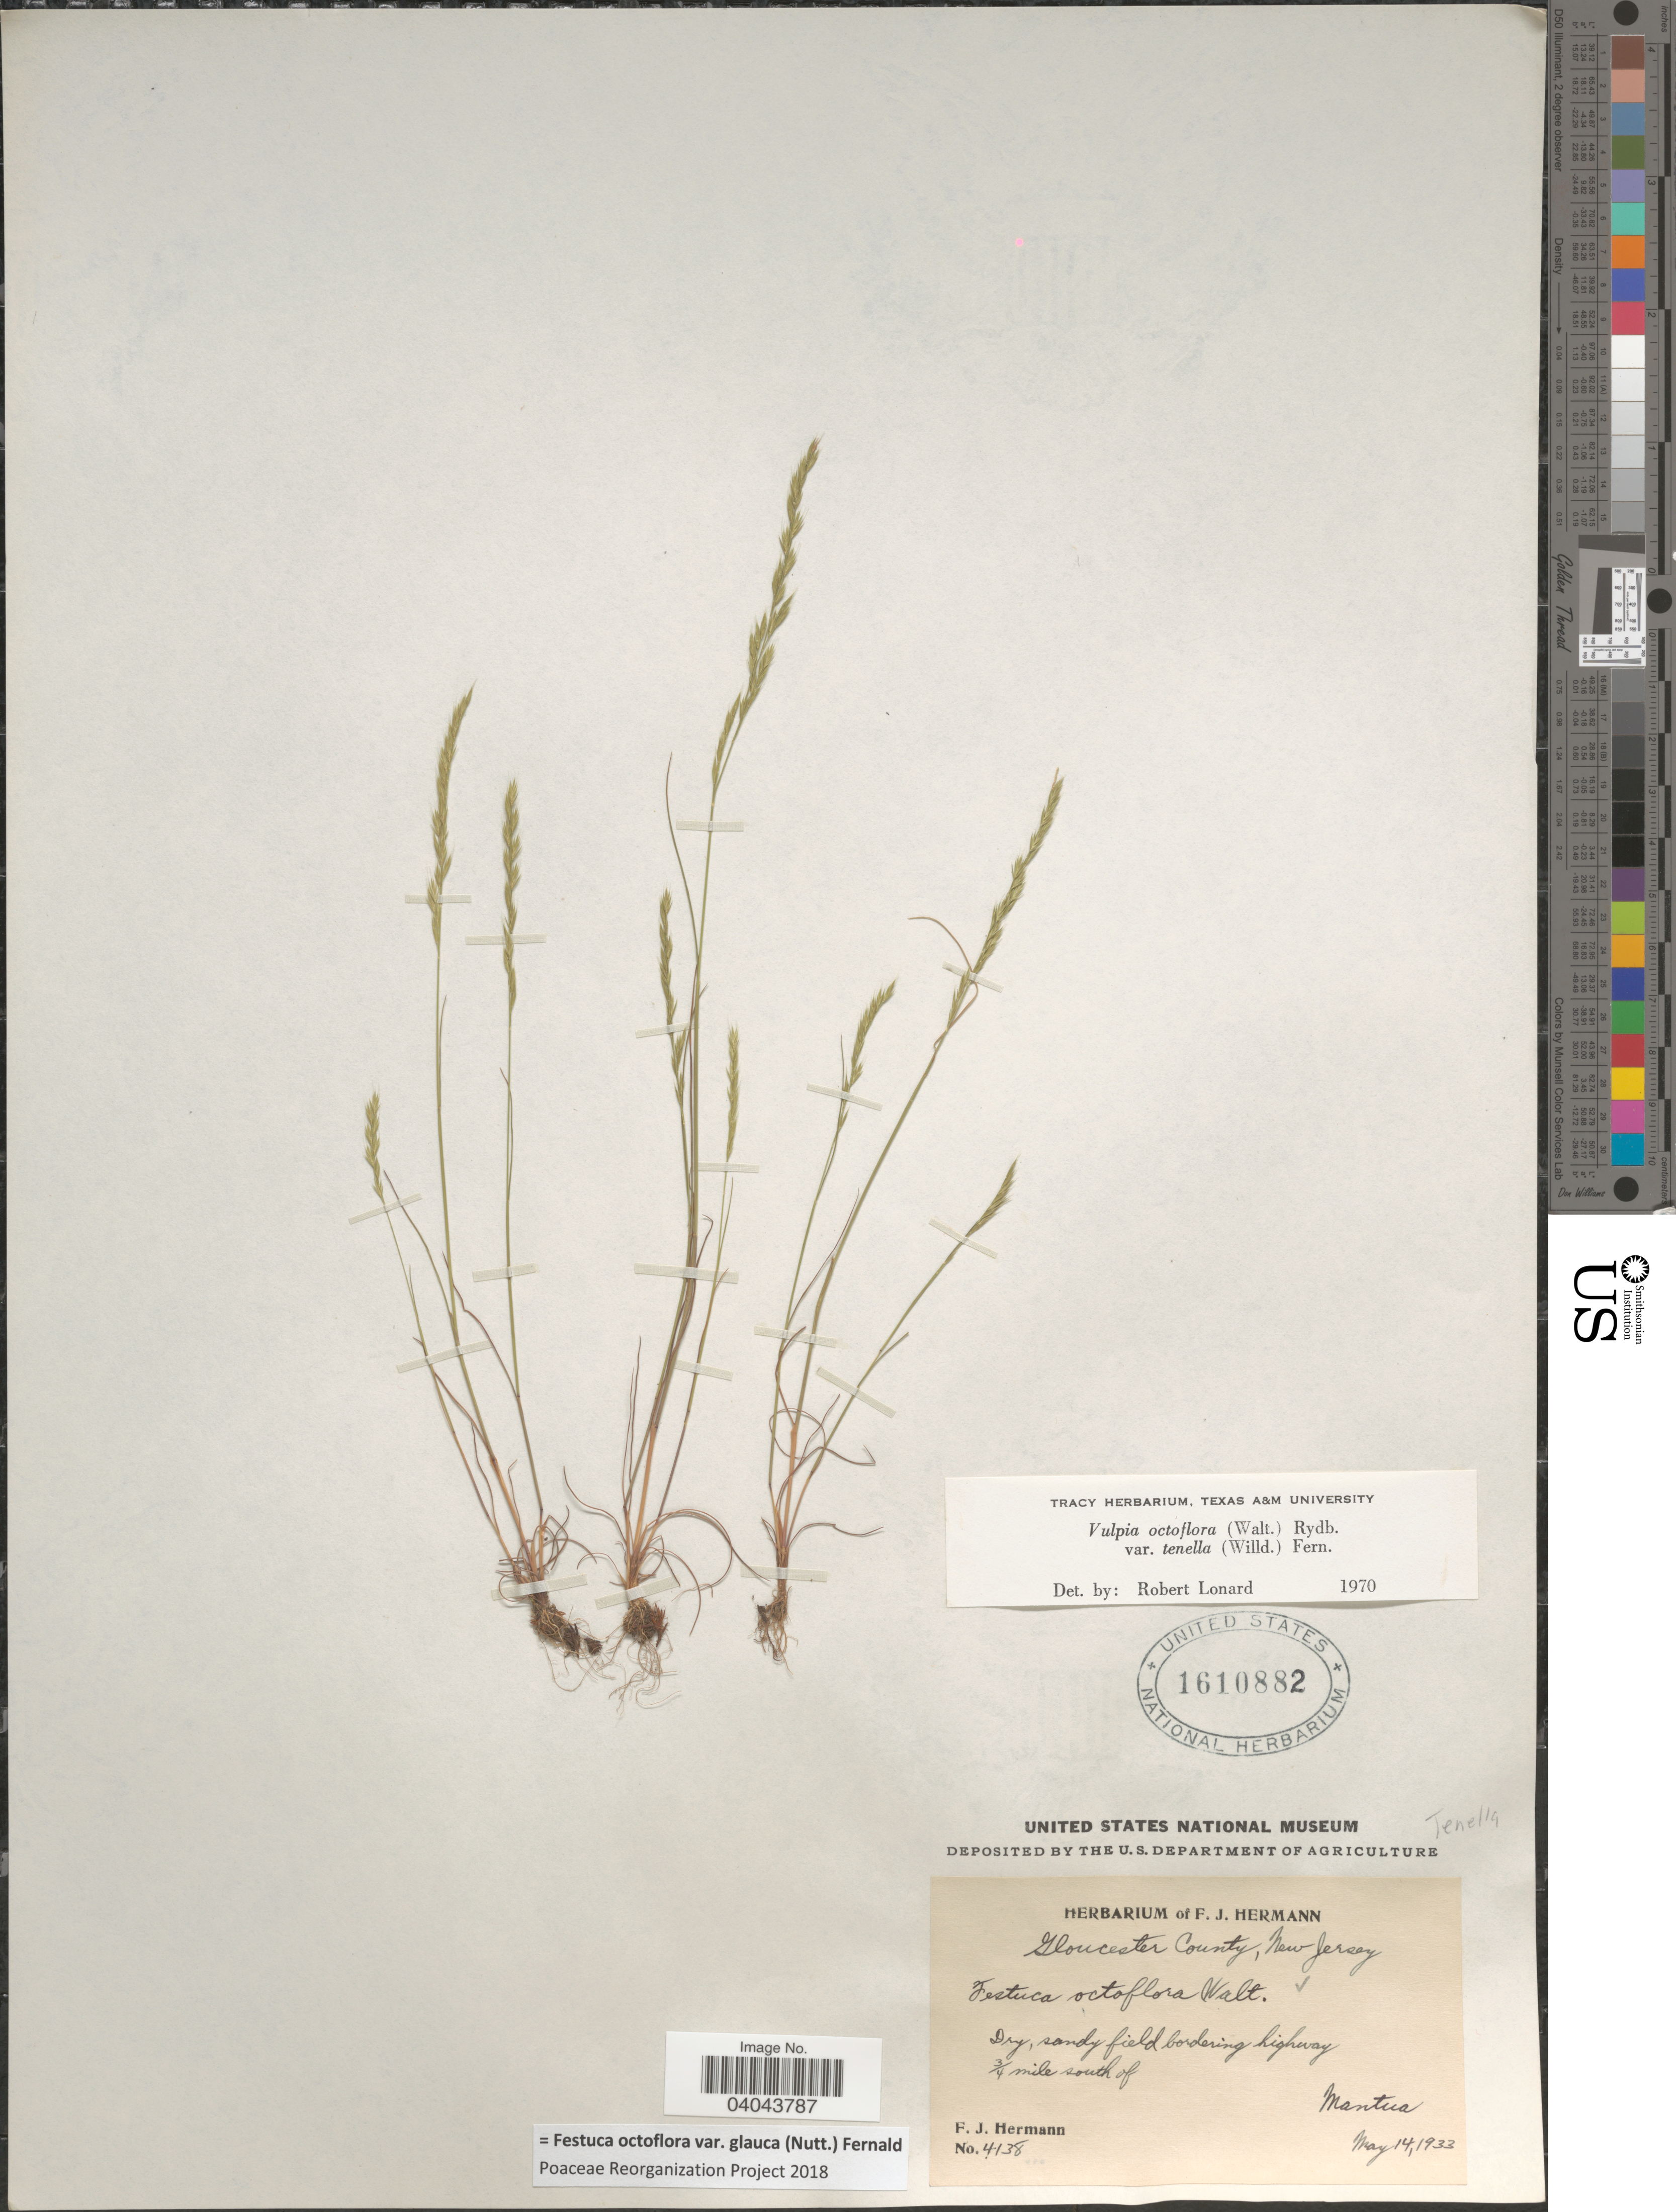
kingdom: Plantae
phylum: Tracheophyta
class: Liliopsida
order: Poales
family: Poaceae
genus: Festuca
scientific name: Festuca octoflora var. glauca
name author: (Nutt.) Fernald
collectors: F. J. Hermann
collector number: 4138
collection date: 1933-05-14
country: United States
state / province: New Jersey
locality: Gloucester County. Bordering highway ¾ mile south of Mantua.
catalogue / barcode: US 1610882